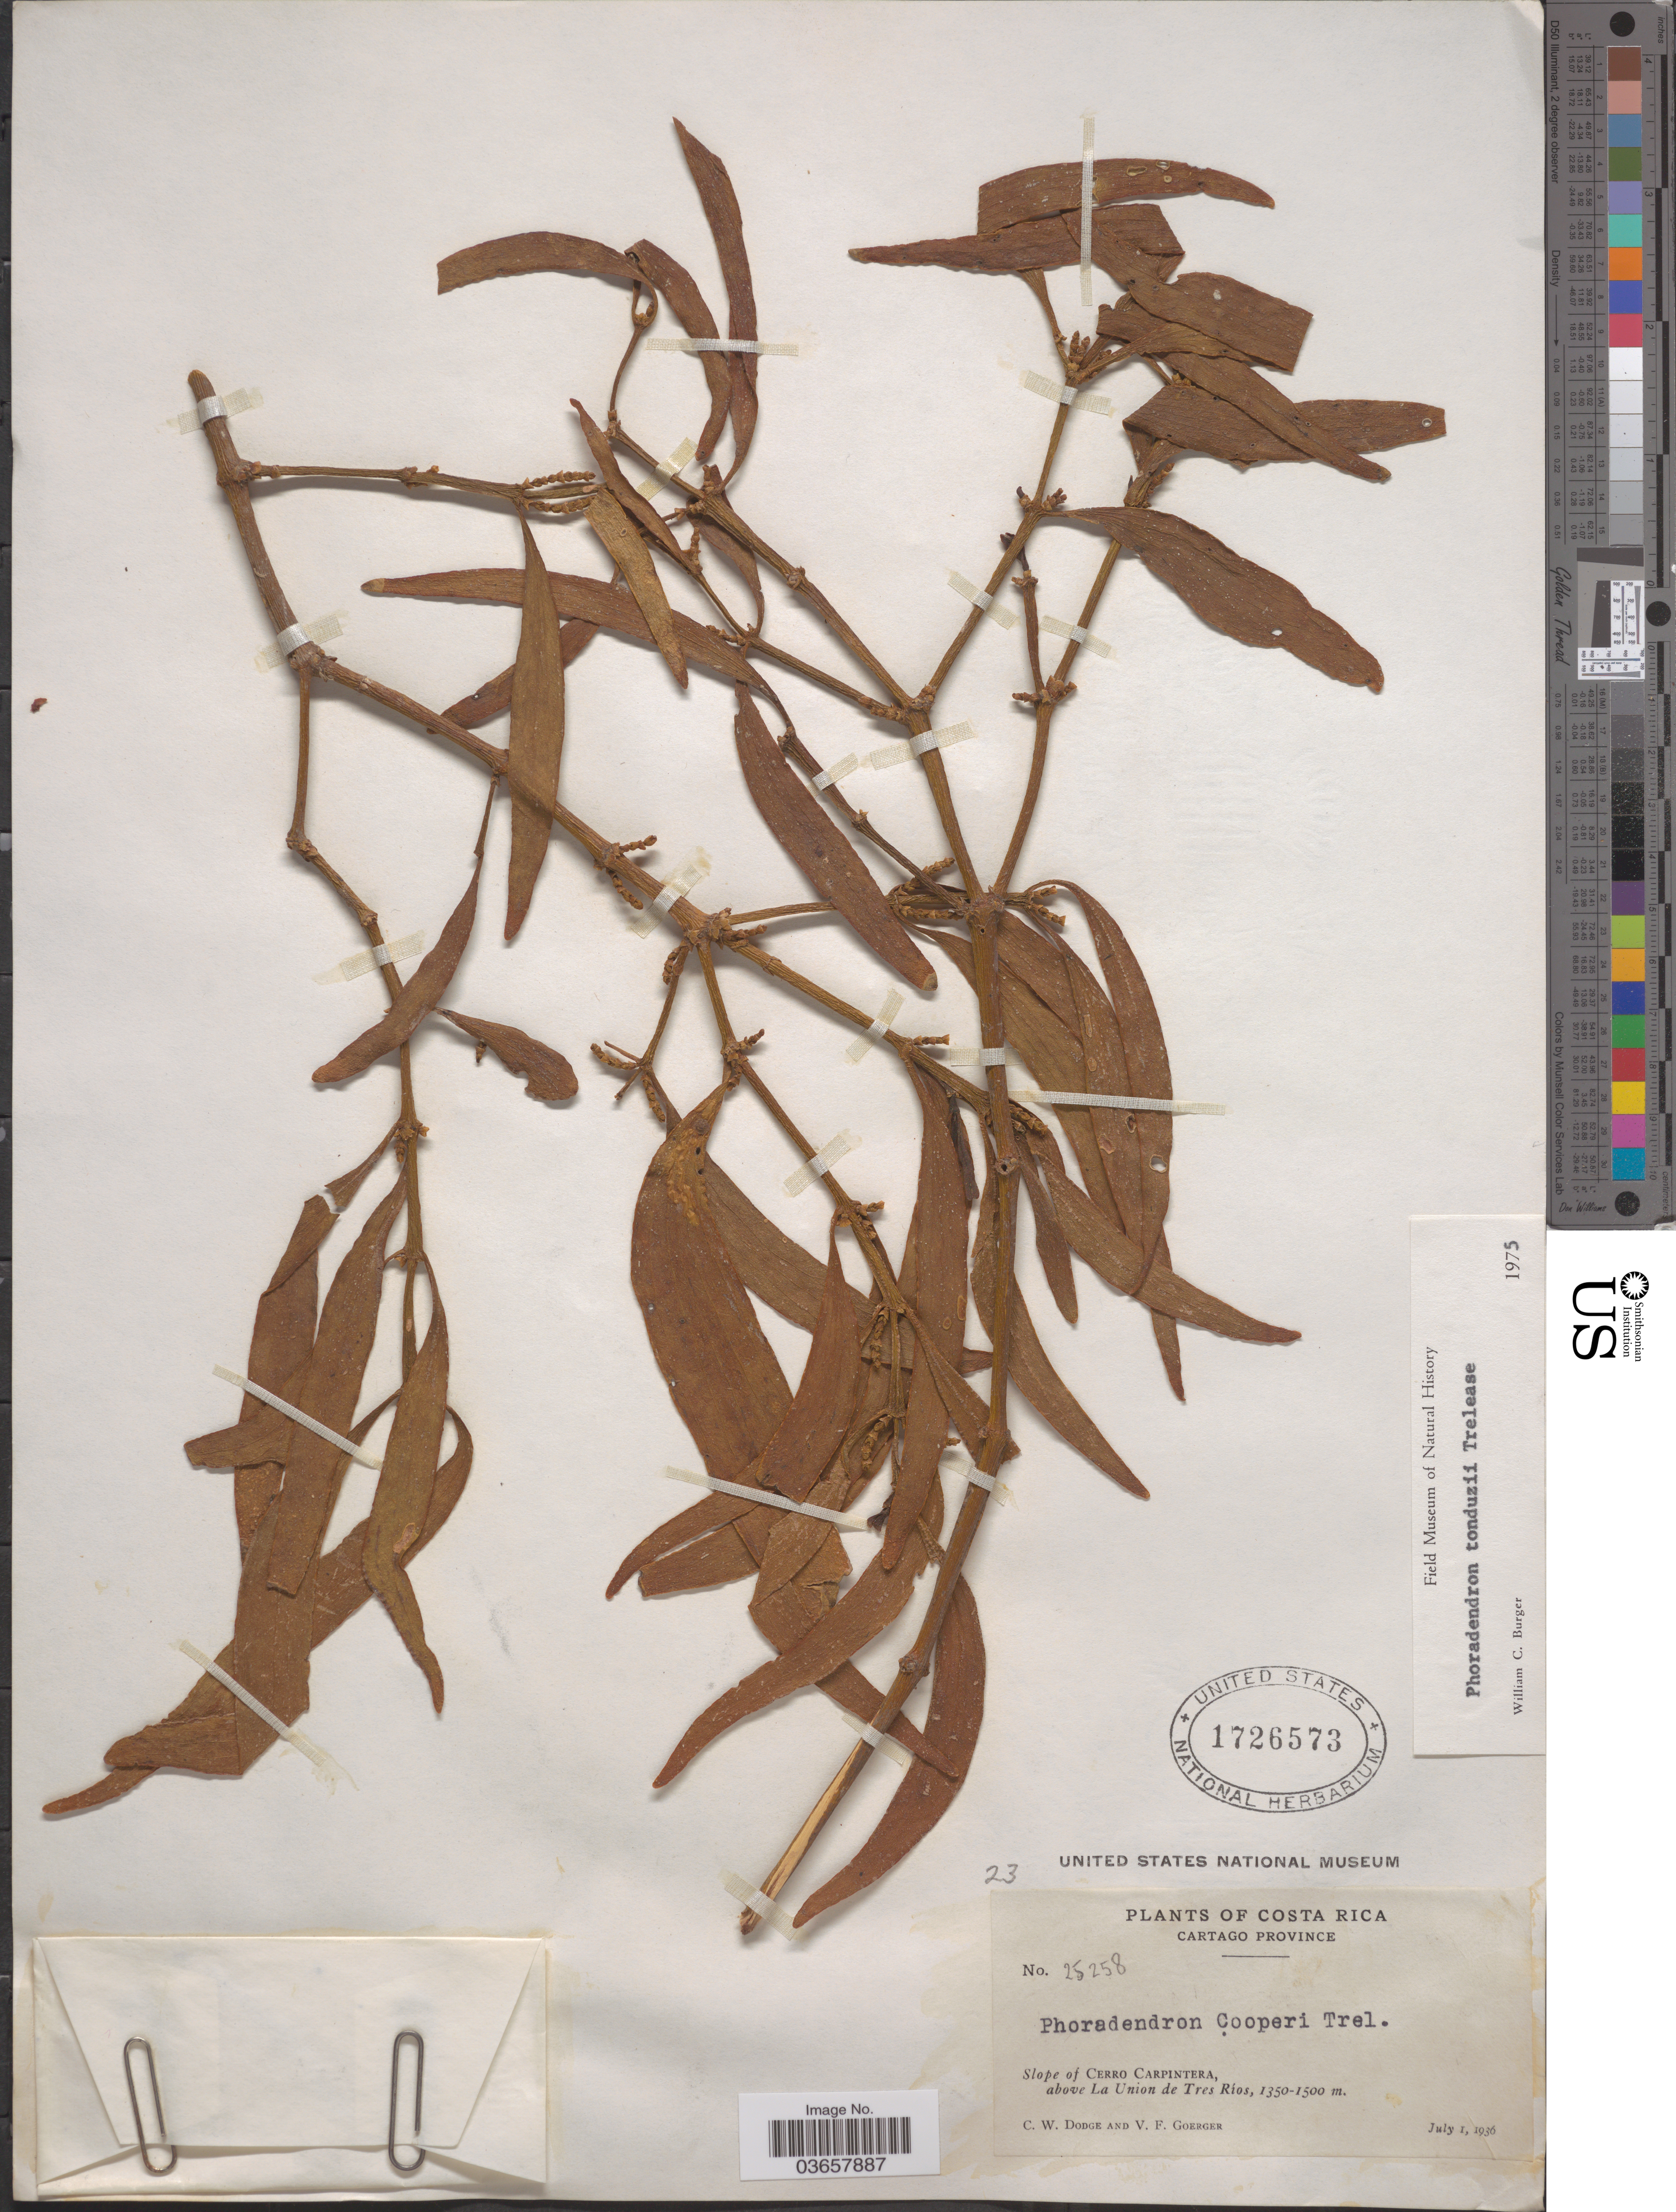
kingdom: Plantae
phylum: Tracheophyta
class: Magnoliopsida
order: Santalales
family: Viscaceae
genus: Phoradendron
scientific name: Phoradendron tonduzii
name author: Trel.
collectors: C. Dodge & V. Goerger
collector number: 25258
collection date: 1936-07-01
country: Costa Rica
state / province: Cartago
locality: Slope of Cerro Carpintera, above La Union de Tres Ríos.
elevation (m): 1350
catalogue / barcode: US 1726573